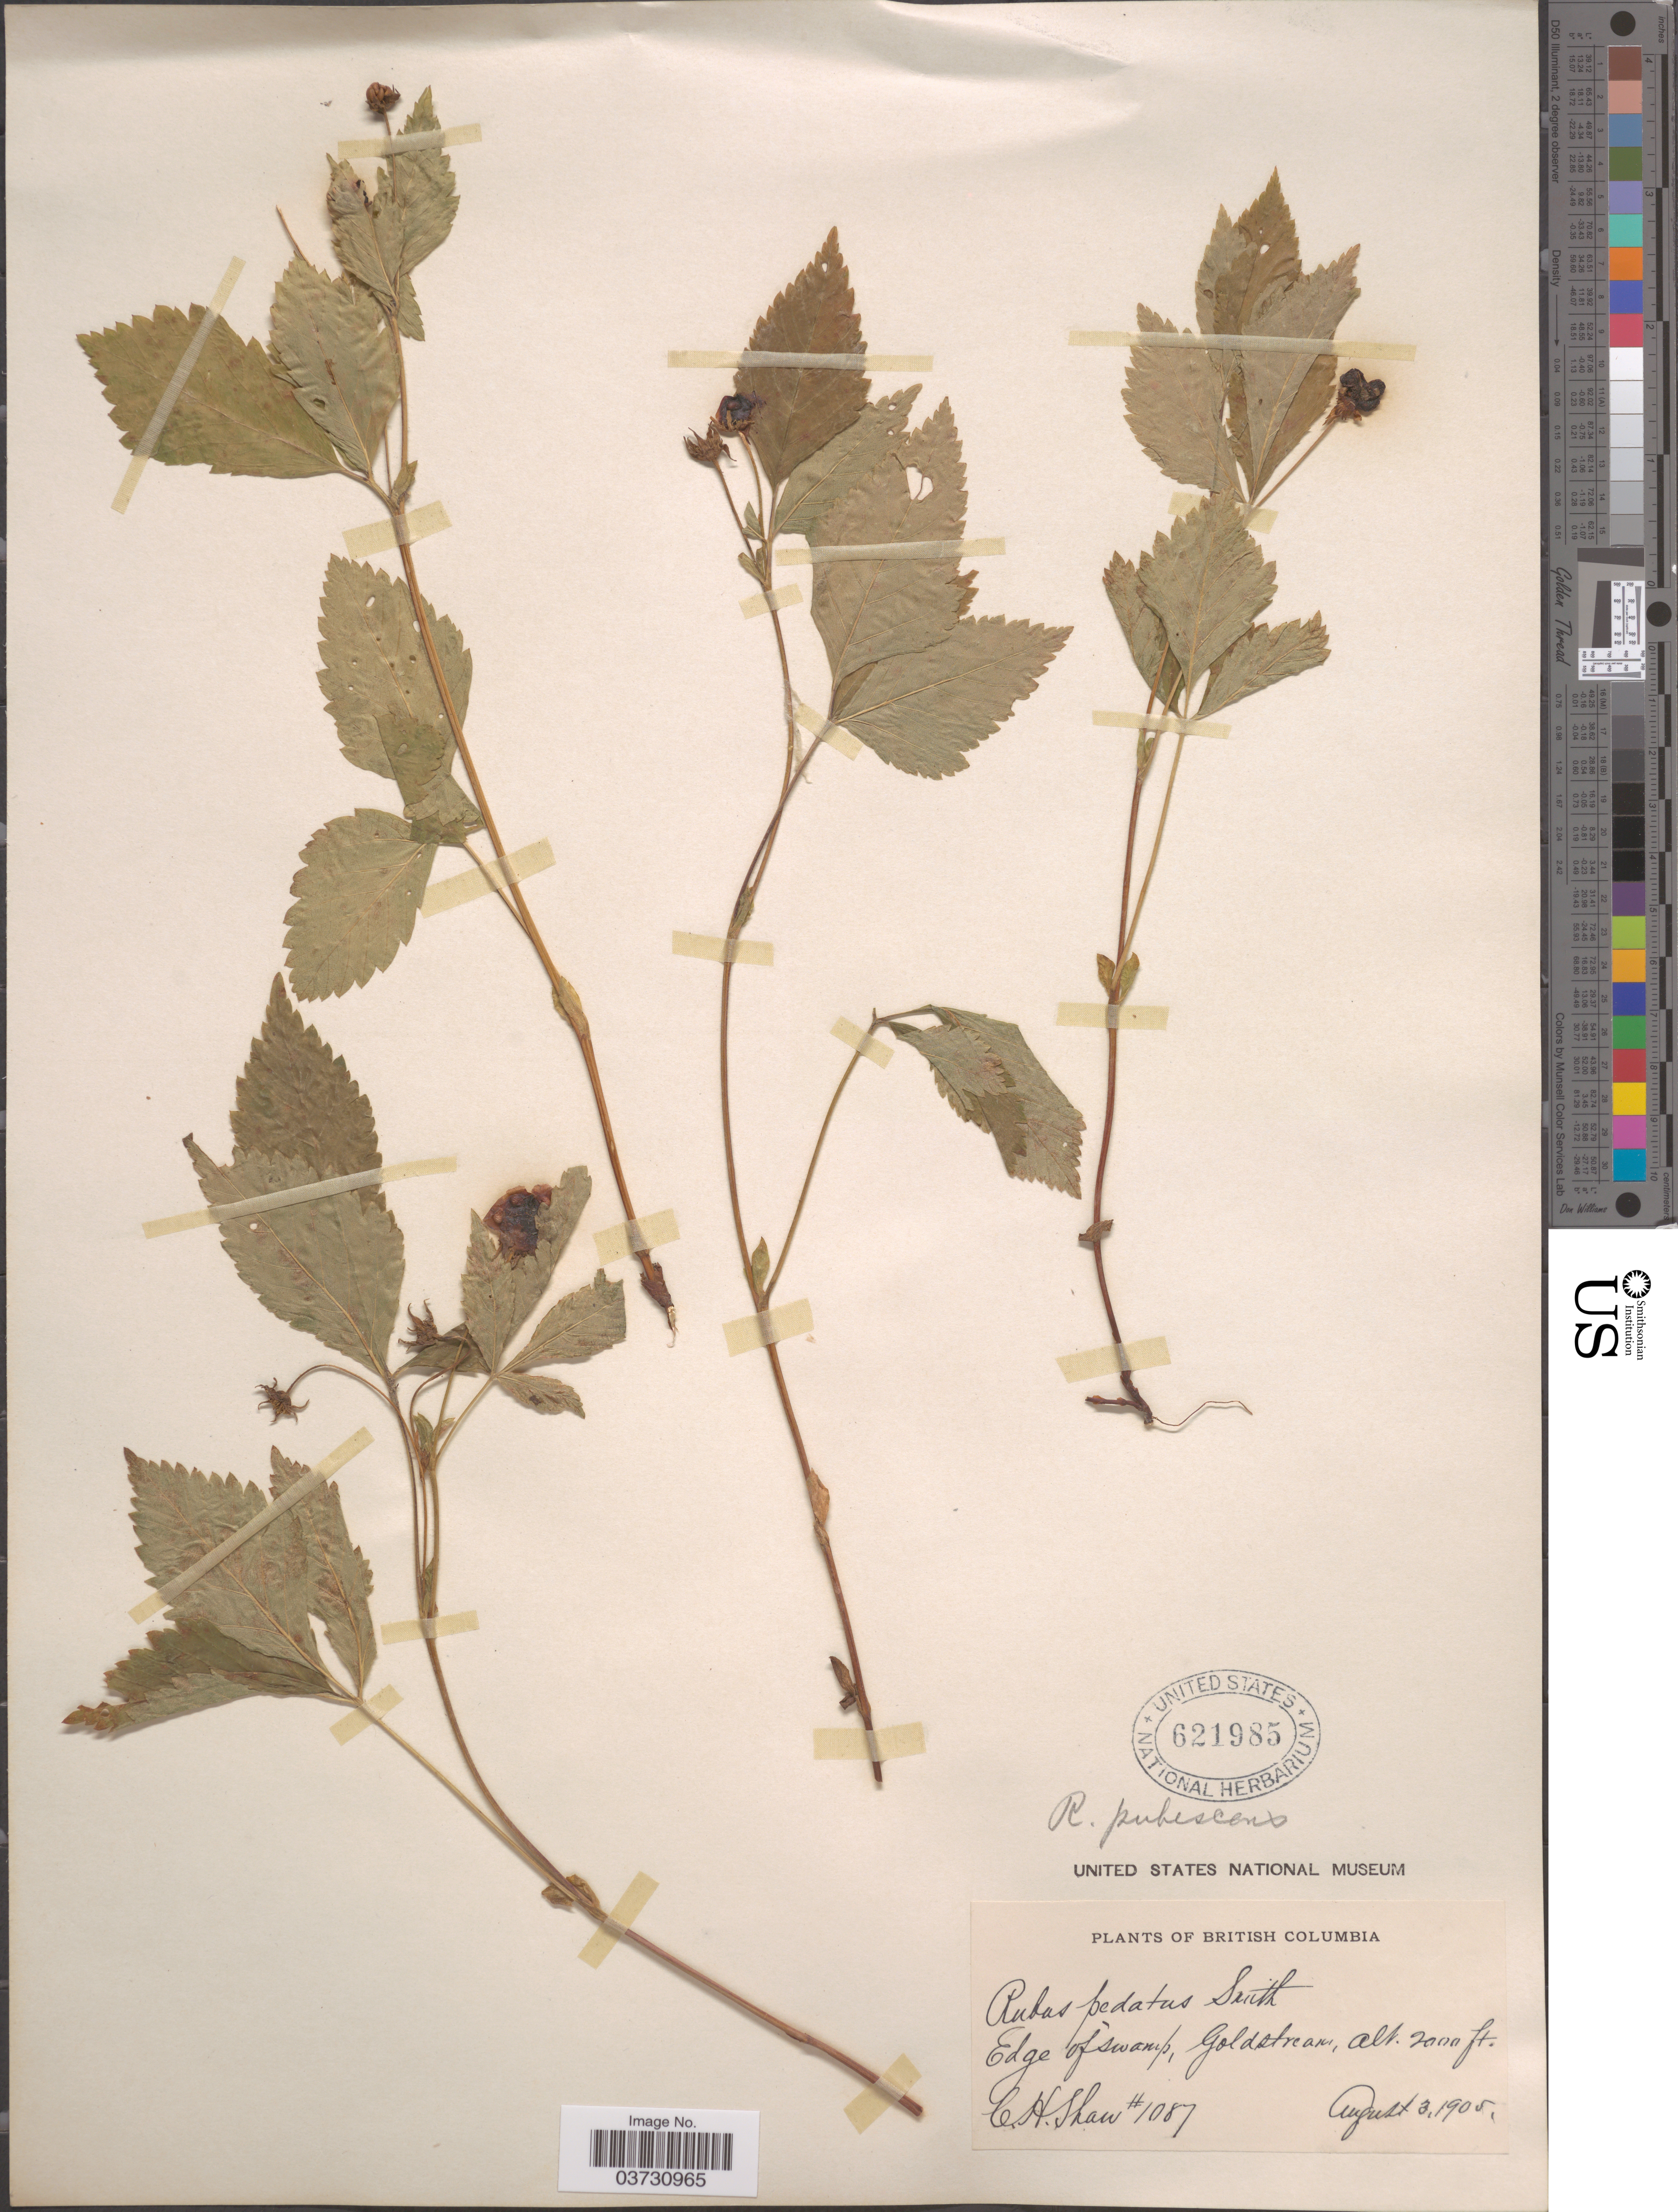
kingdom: Plantae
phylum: Tracheophyta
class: Magnoliopsida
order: Rosales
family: Rosaceae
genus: Rubus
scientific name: Rubus pubescens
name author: Raf.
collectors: C. H. Shaw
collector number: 1087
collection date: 1905-08-03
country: Canada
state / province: British Columbia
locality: Edge of swamp, Goldstream.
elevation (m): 610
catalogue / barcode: US 621985